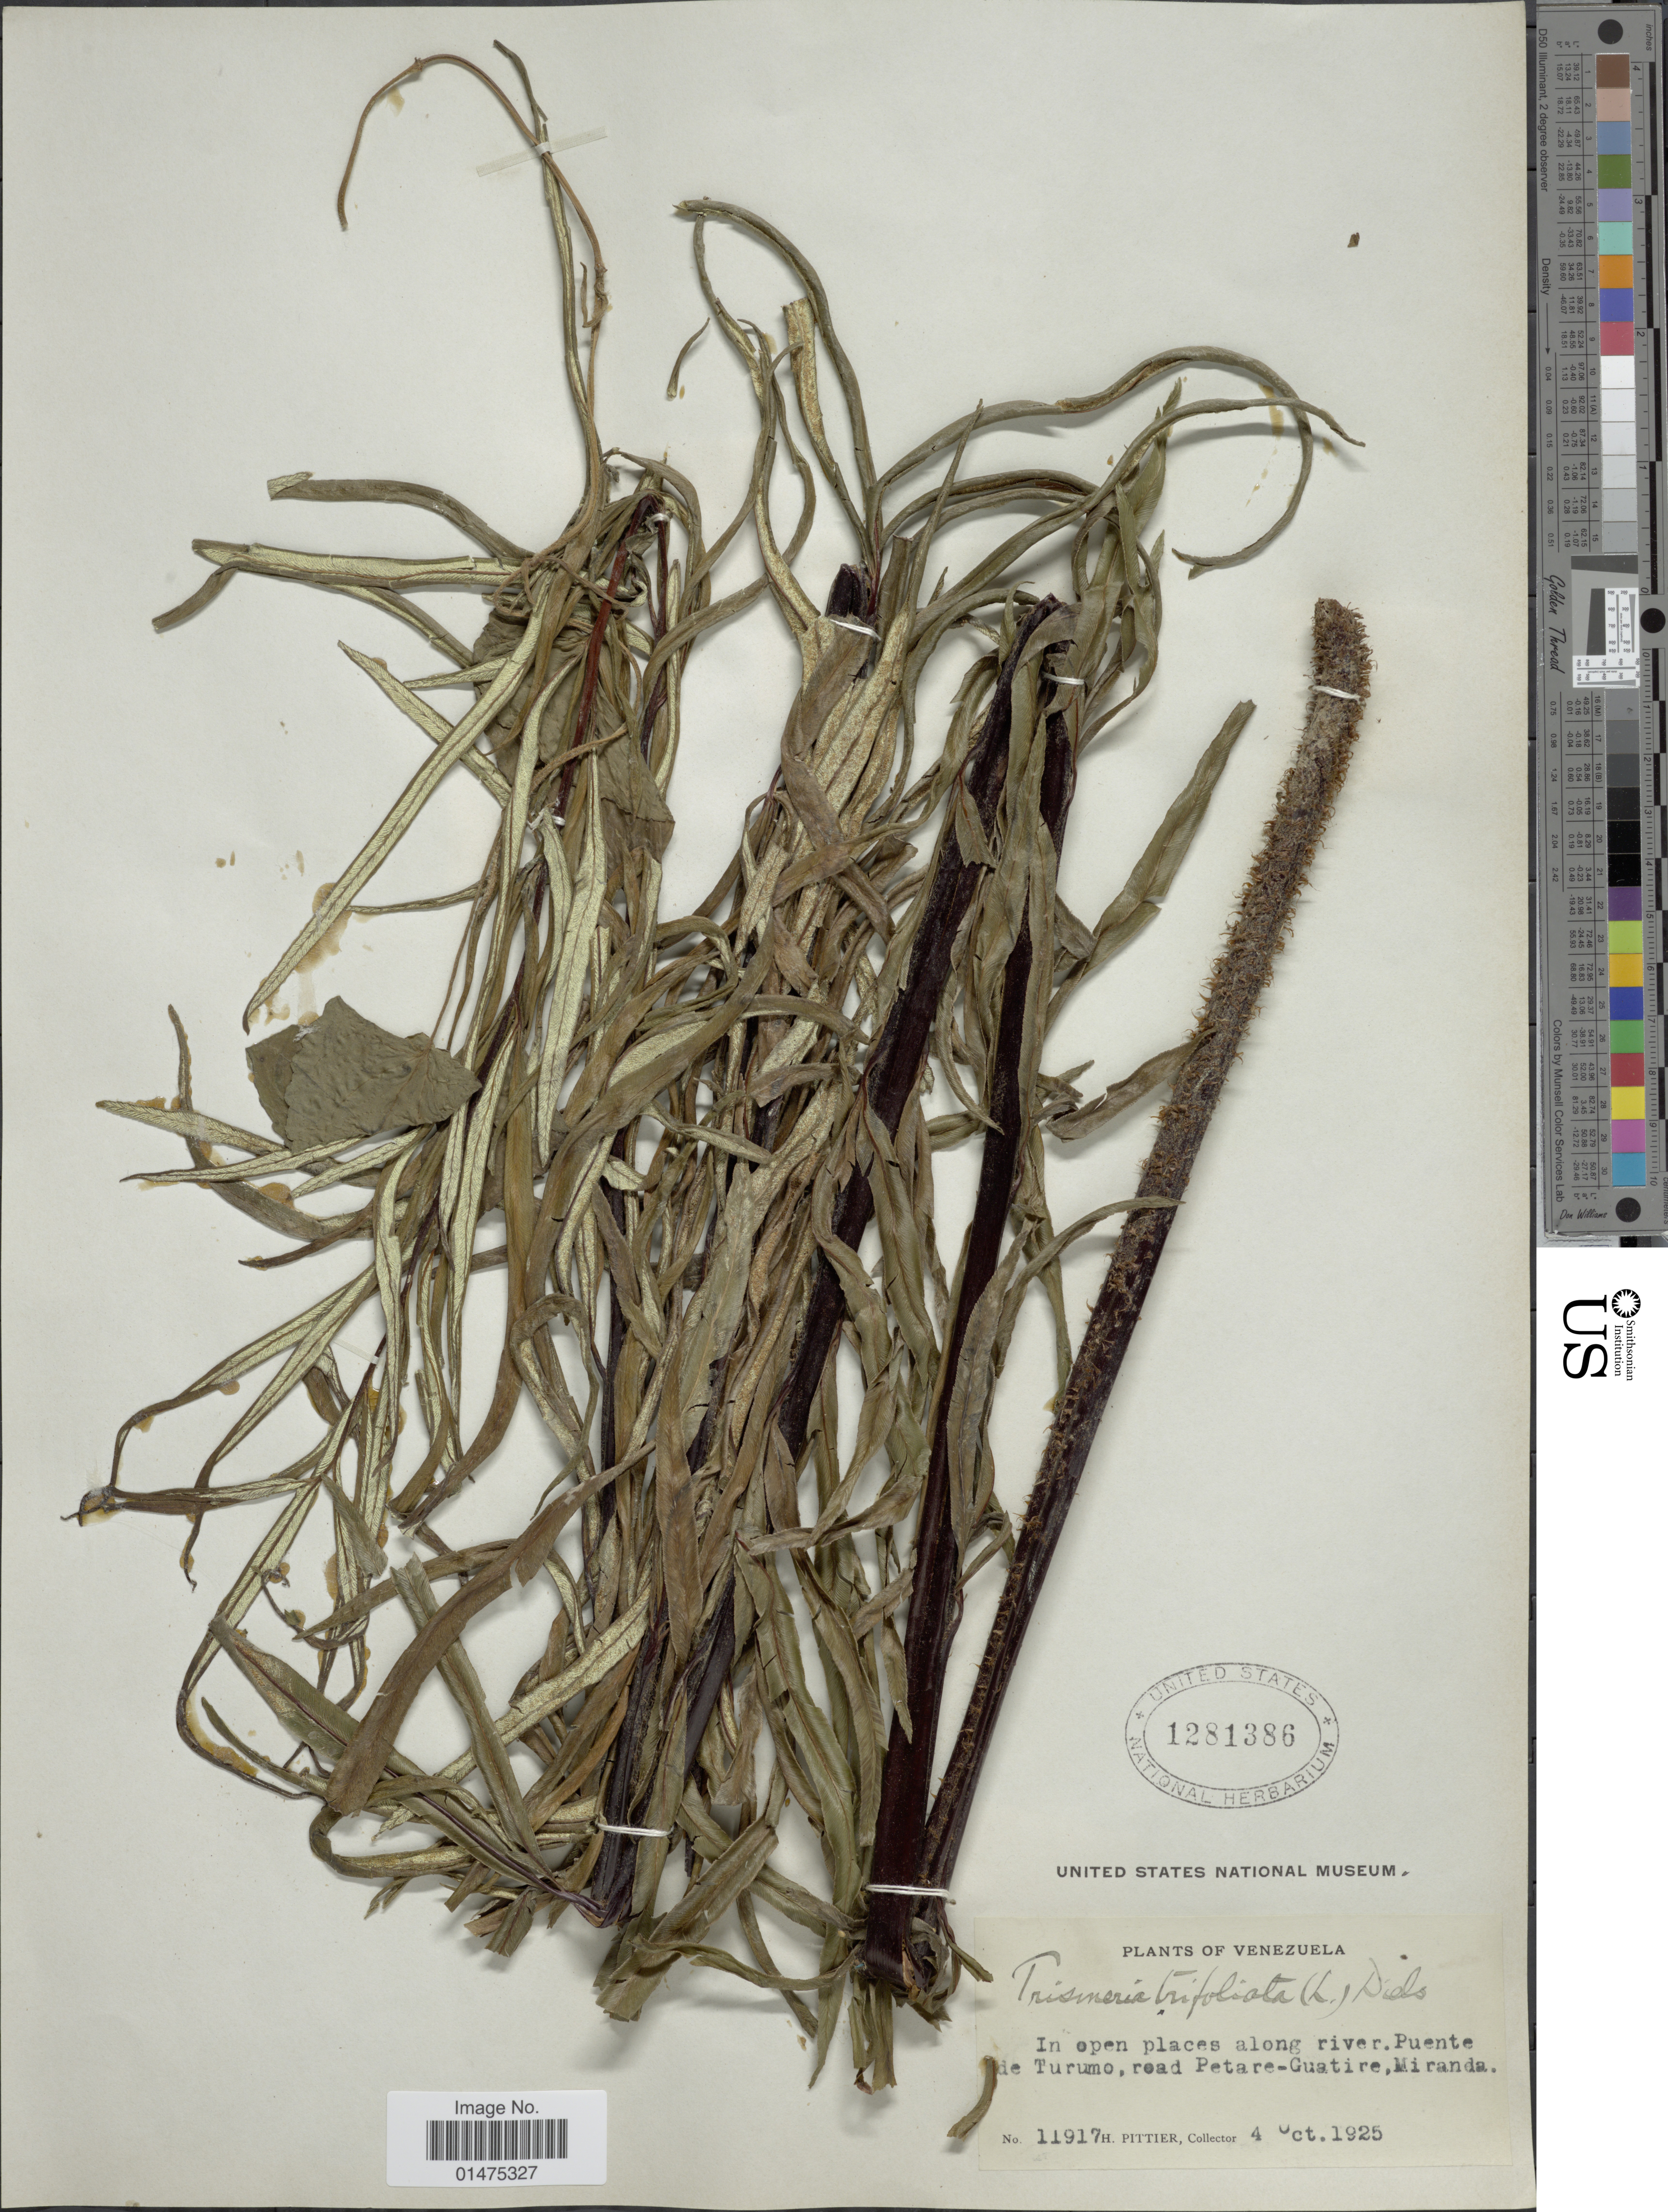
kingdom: Plantae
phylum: Tracheophyta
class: Polypodiopsida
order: Polypodiales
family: Pteridaceae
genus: Pityrogramma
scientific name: Pityrogramma trifoliata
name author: (L.) R.M. Tryon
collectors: H. F. Pittier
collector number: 11917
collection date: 1925-10-04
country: Venezuela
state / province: Miranda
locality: In open place along river, Puente de Turumo, road Petare-Guatire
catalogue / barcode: US 1281386